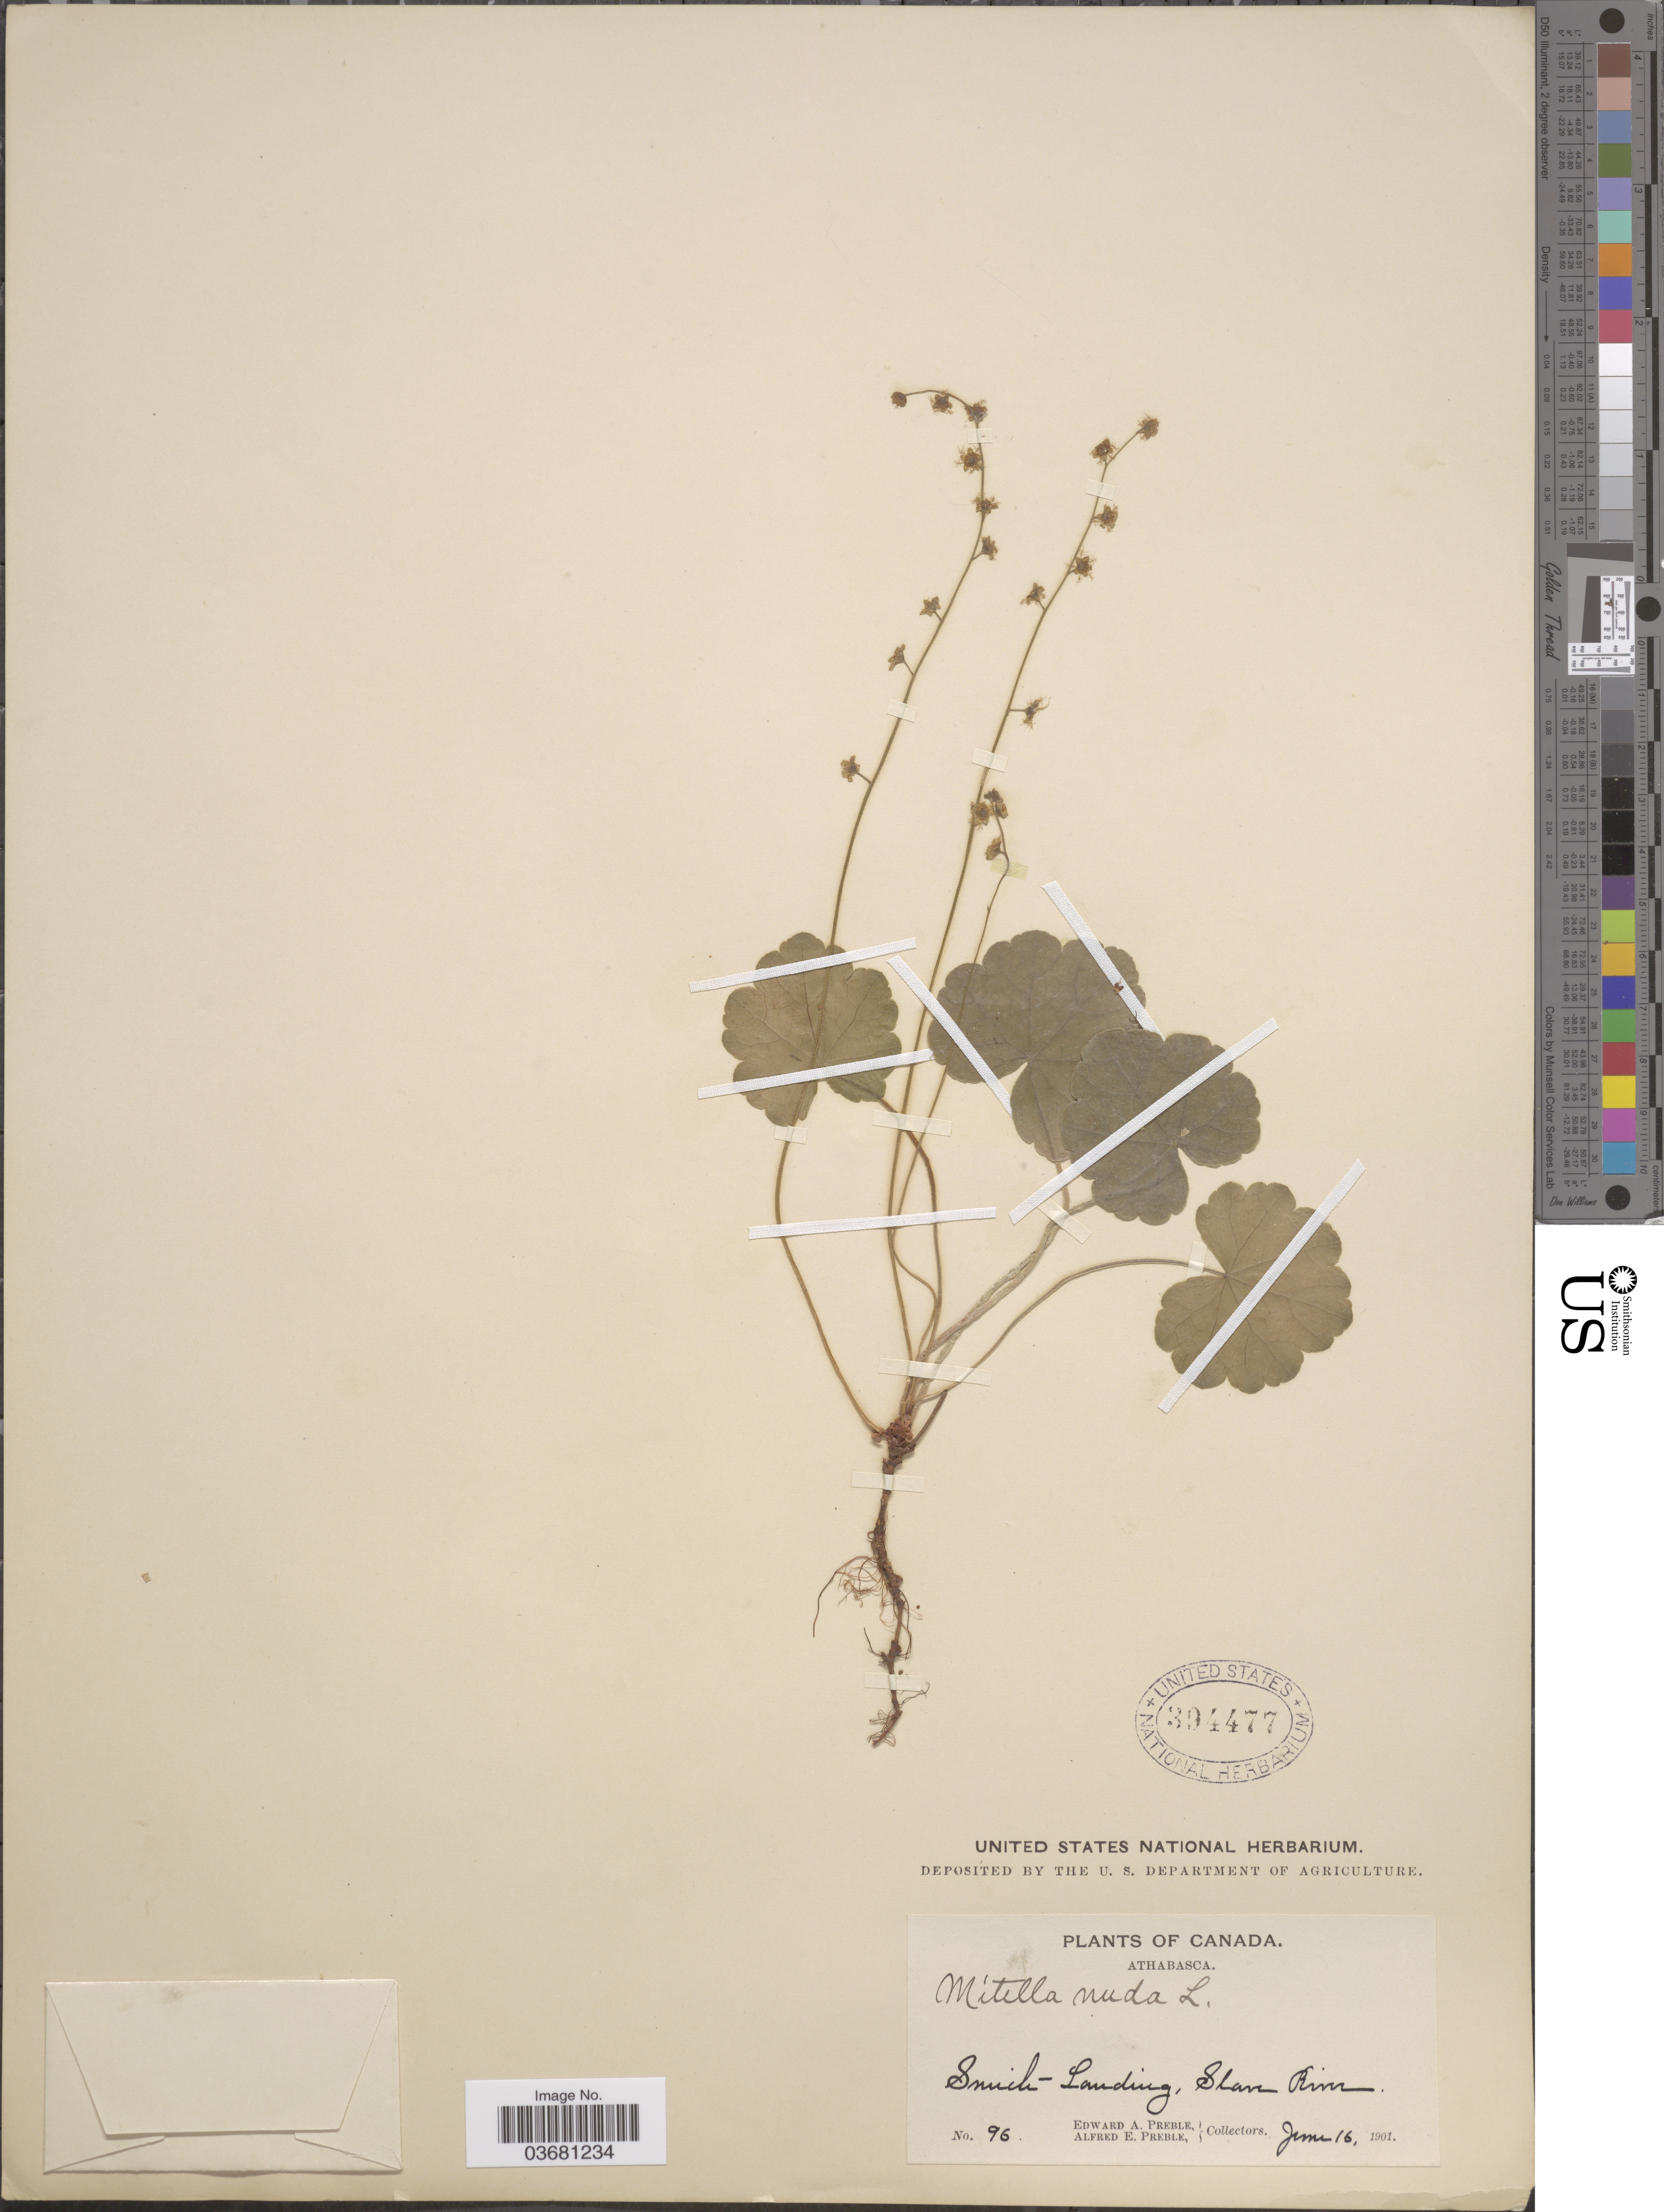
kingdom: Plantae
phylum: Tracheophyta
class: Magnoliopsida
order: Saxifragales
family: Saxifragaceae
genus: Mitella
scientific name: Mitella nuda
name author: L.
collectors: E. Preble & A. Preble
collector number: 96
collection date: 1901-06-16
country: Canada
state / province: Northwest Territories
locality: Athabasca. Smith-Landing, Slave River.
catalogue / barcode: US 394477